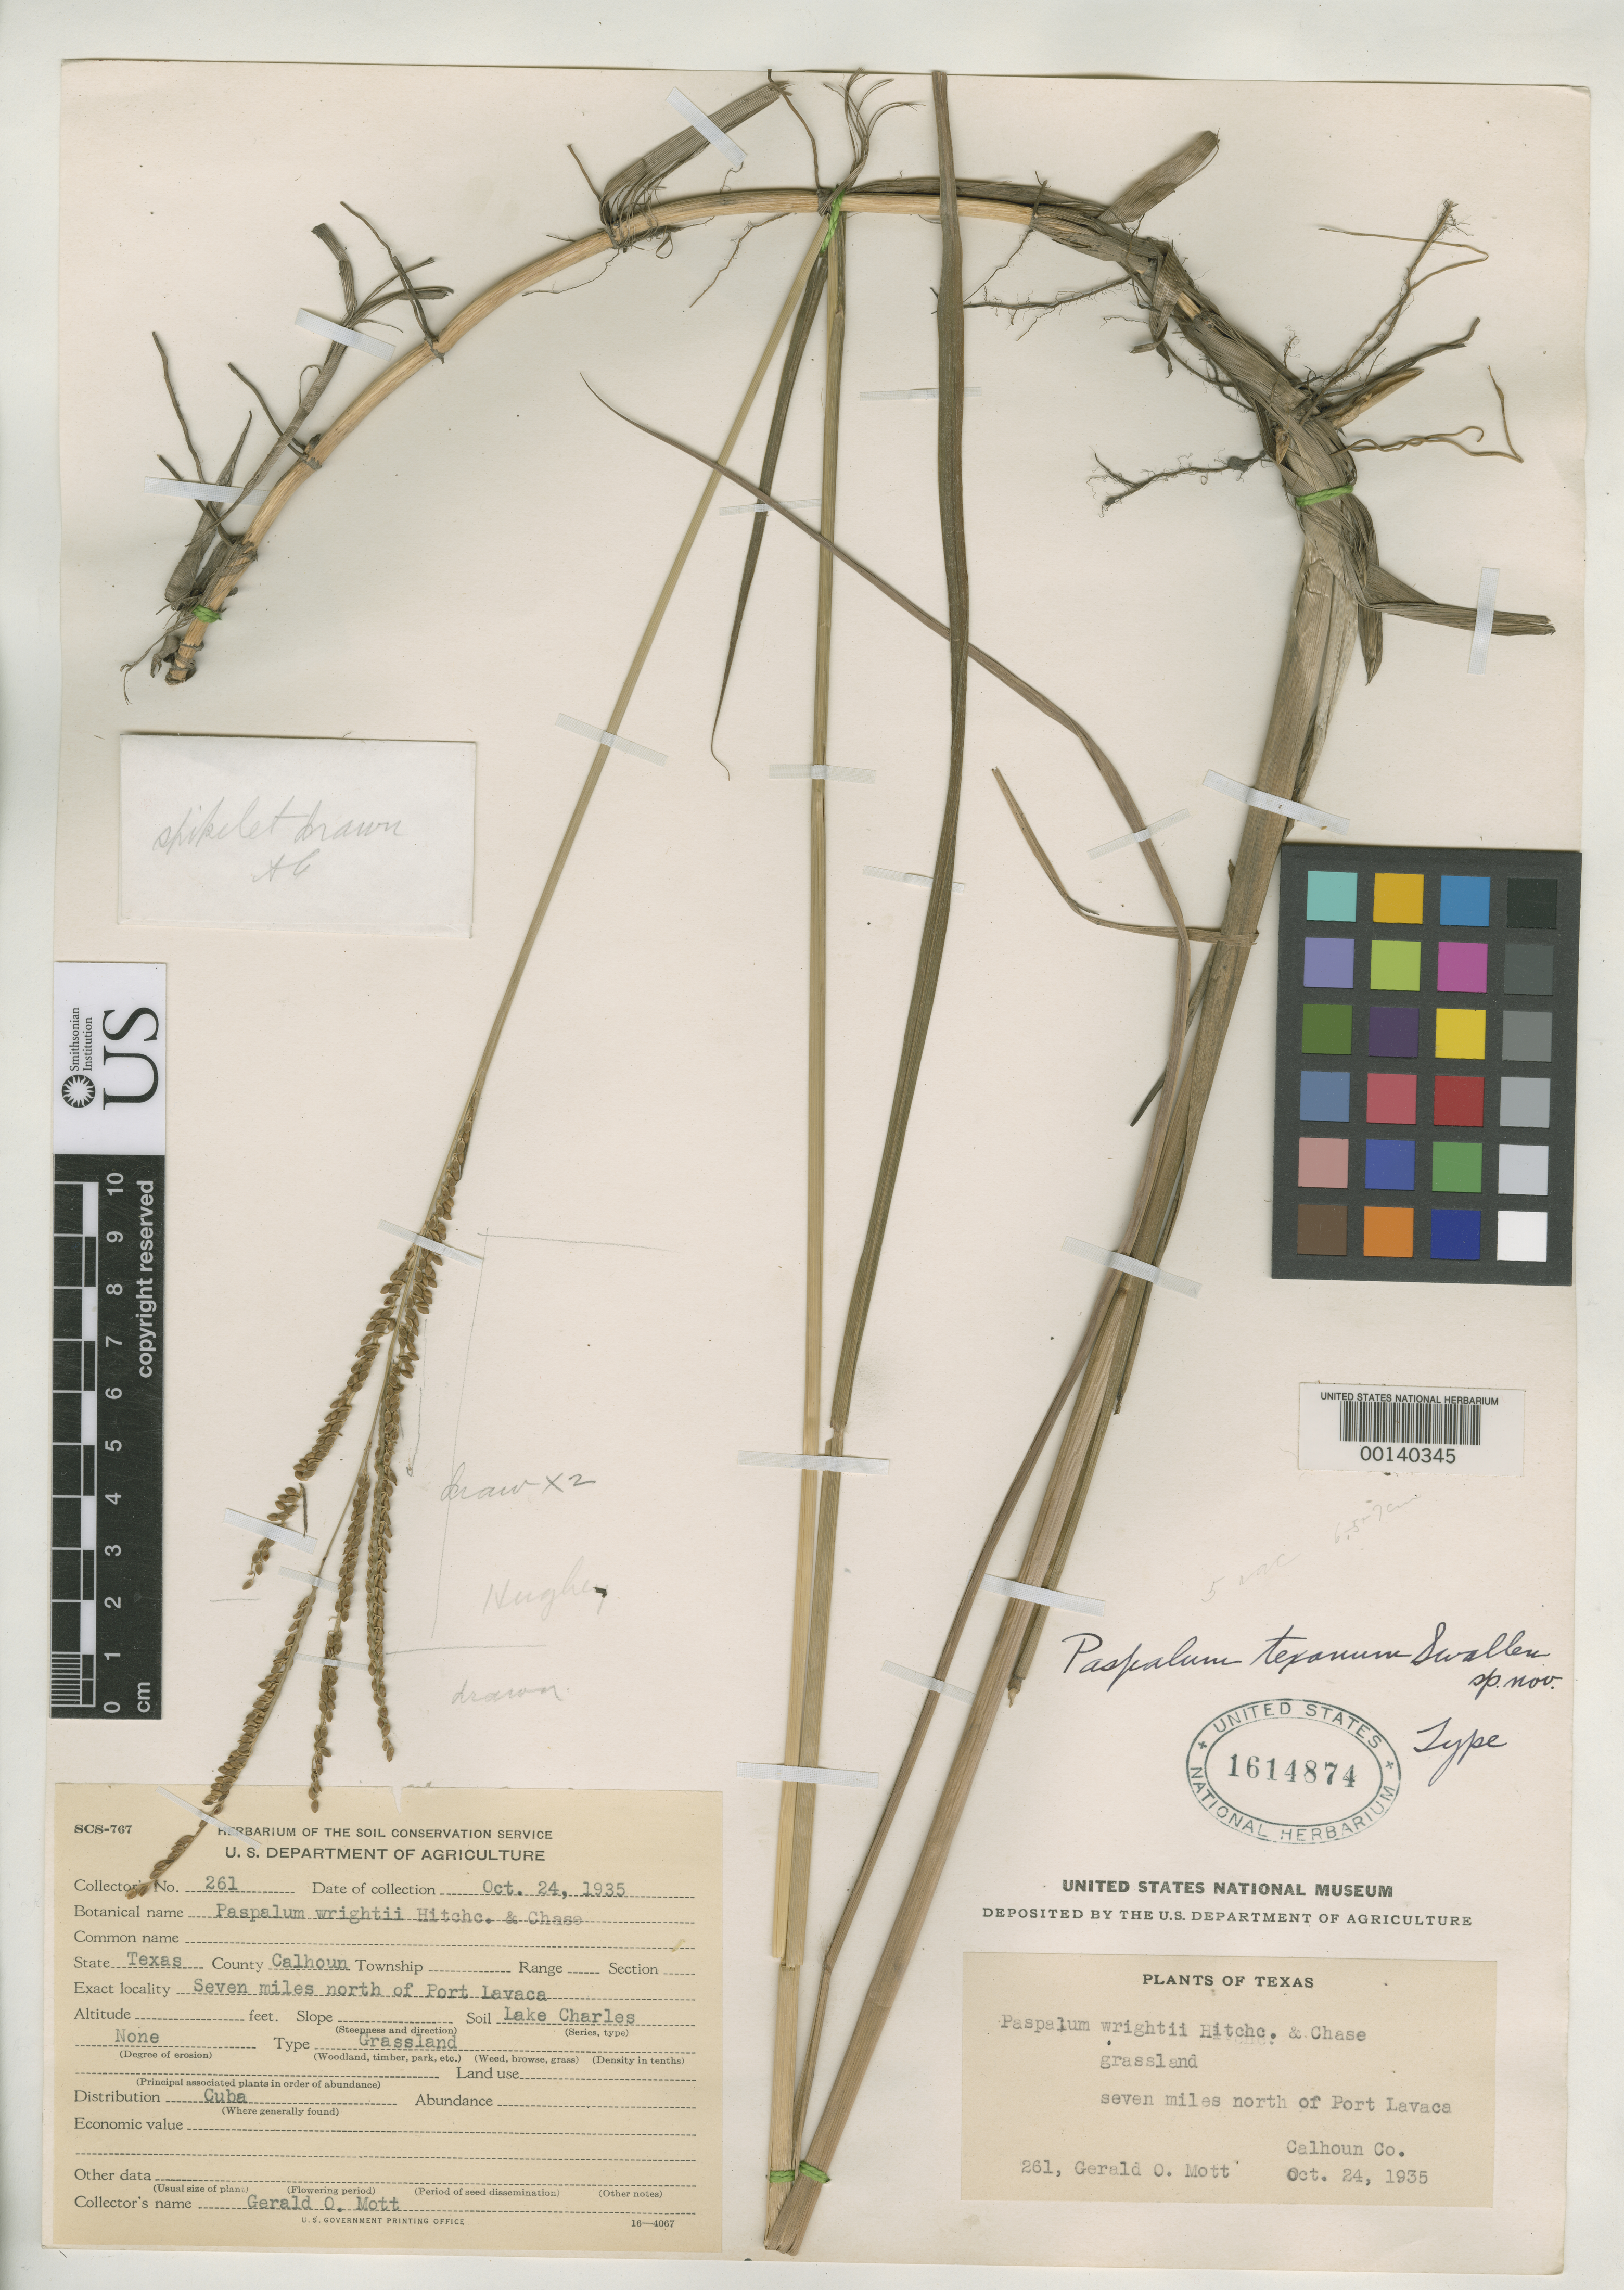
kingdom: Plantae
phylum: Tracheophyta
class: Liliopsida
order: Poales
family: Poaceae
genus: Paspalum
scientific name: Paspalum texanum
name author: Swallen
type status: Holotype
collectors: G. Mott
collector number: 261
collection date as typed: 24 Oct 1935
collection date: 1935-10-24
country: United States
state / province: Texas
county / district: Calhoun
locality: North of Port Lavaca.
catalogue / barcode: US 1614874